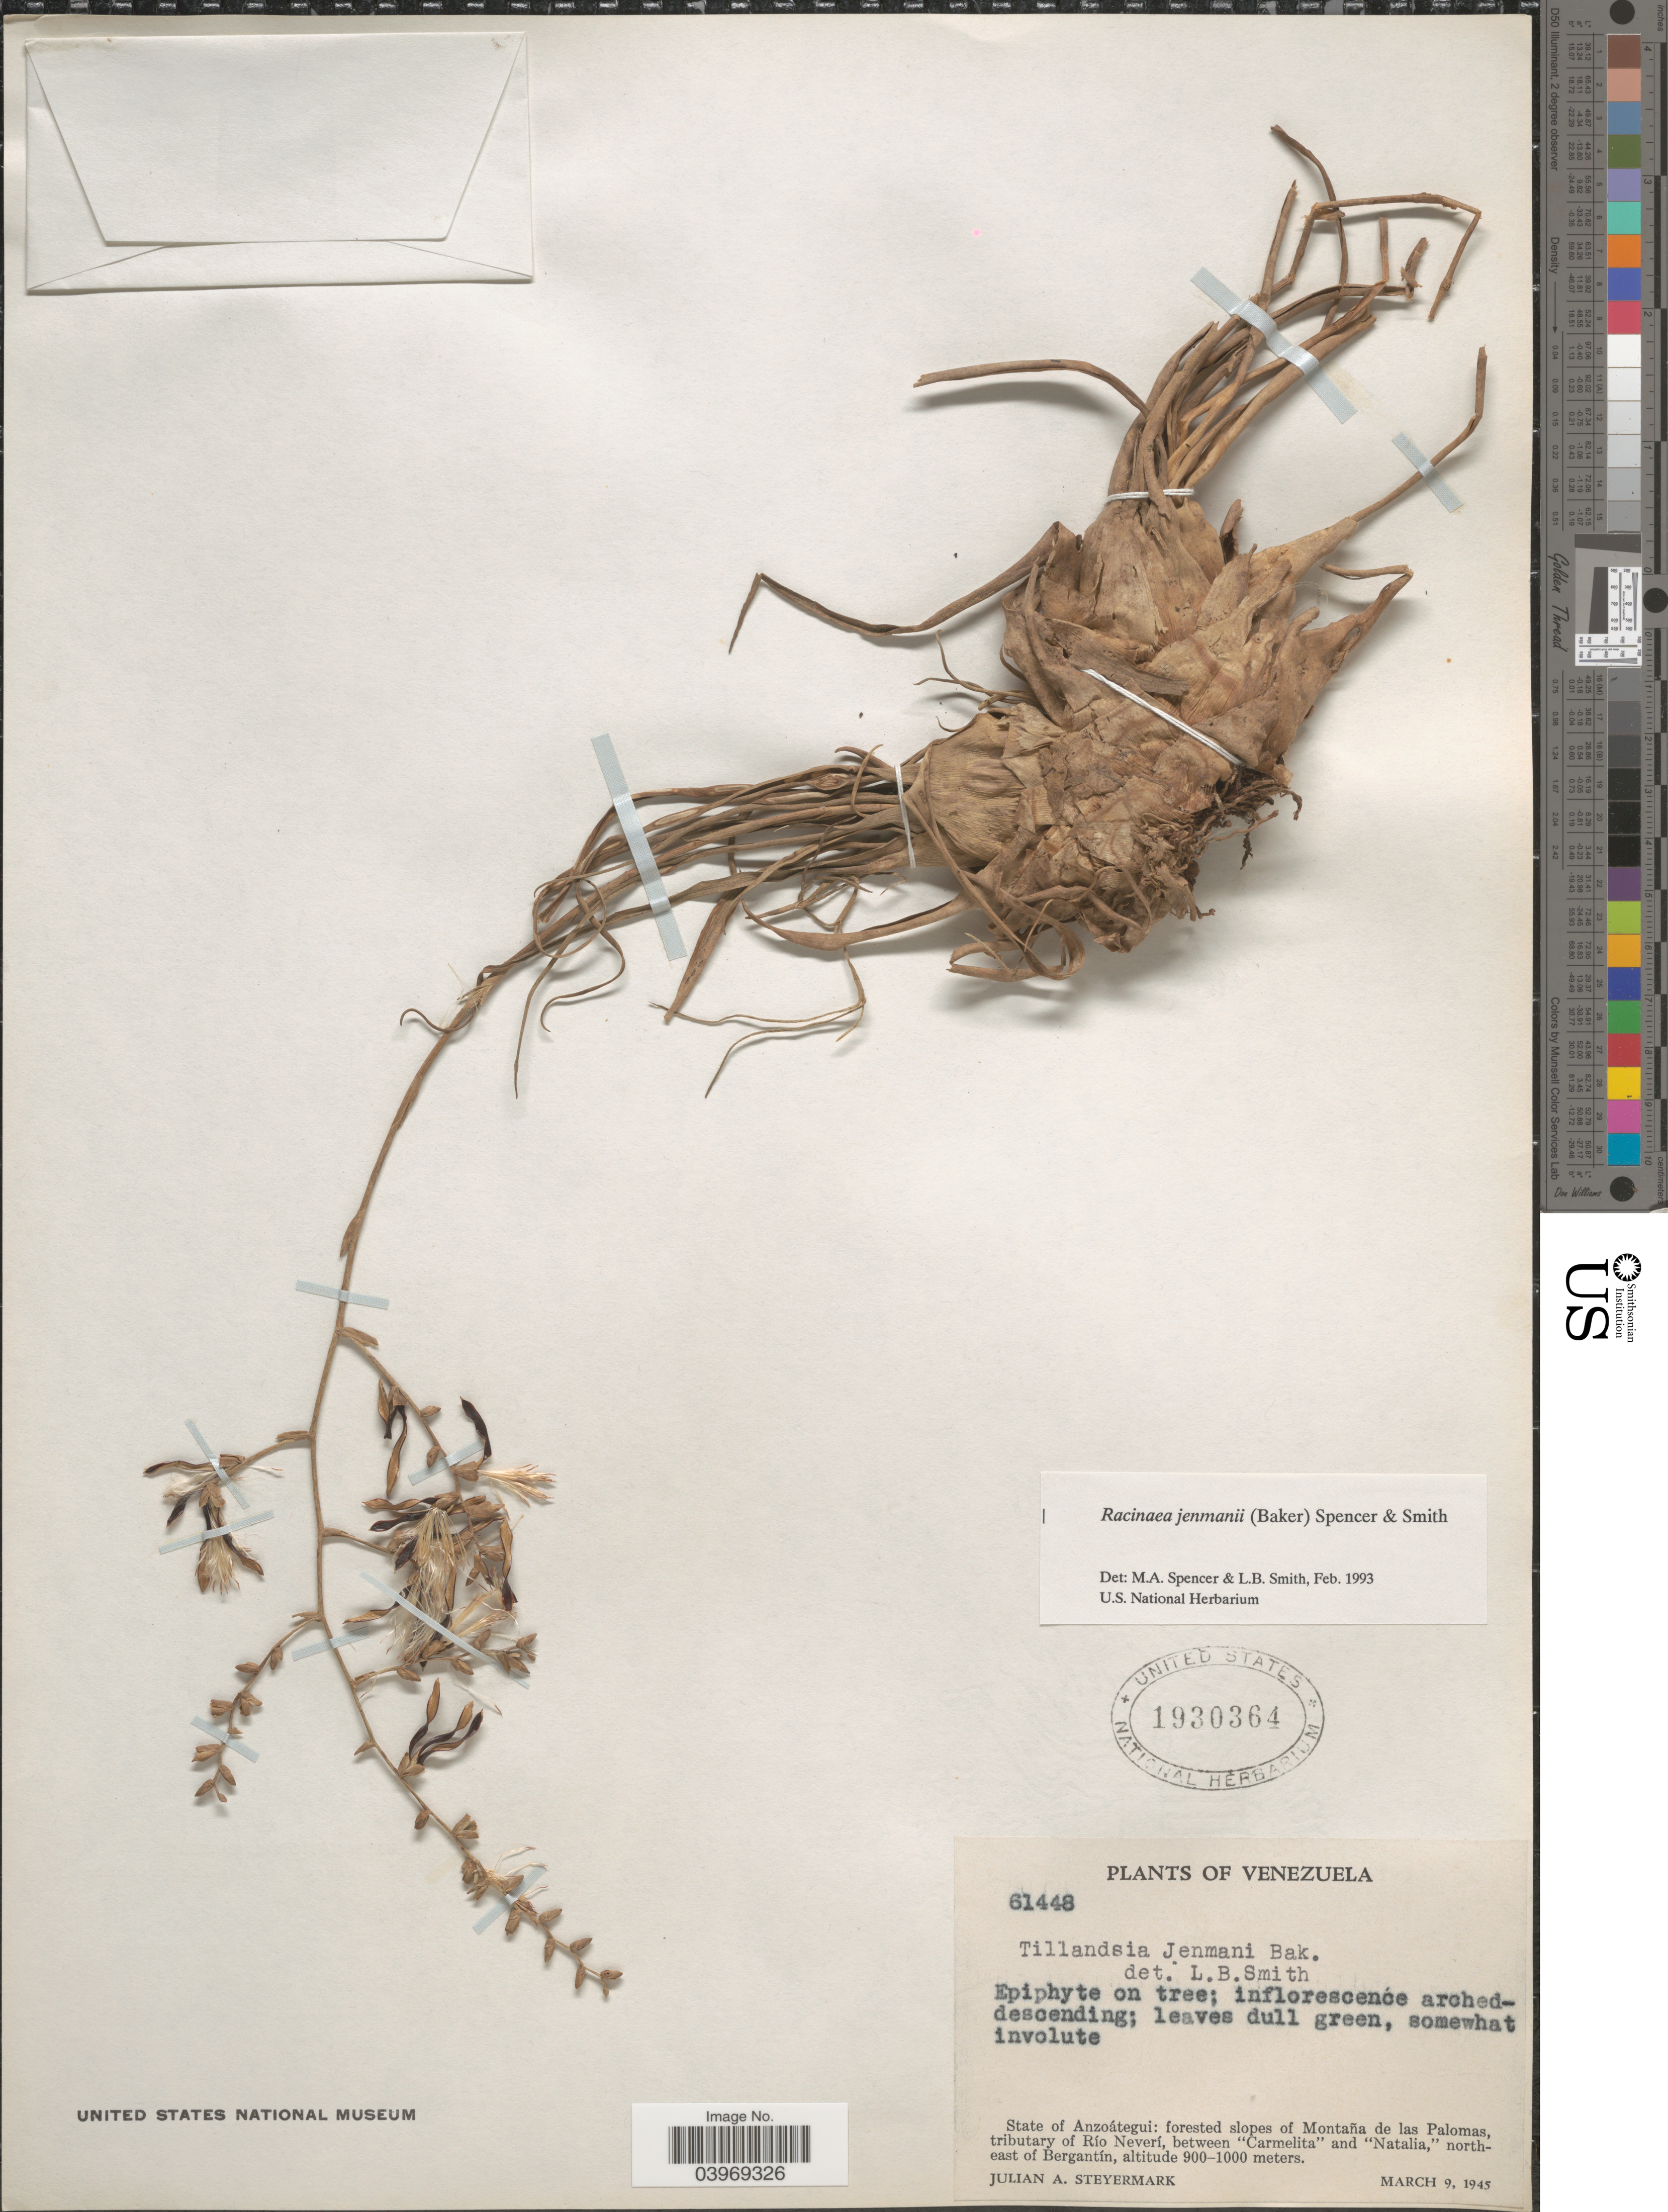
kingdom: Plantae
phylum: Tracheophyta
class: Liliopsida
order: Poales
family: Bromeliaceae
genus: Racinaea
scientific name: Racinaea jenmanii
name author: (Baker) M.A. Spencer & L.B. Sm.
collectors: J. Steyermark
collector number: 61448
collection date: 1945-03-09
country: Venezuela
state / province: Anzoategui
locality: Forested slopes of Montaña de las Palomas, tributary of Río Neverí, between "Carmelita" and "Natalia," north-east of Bergantín.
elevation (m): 900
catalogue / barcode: US 1930364